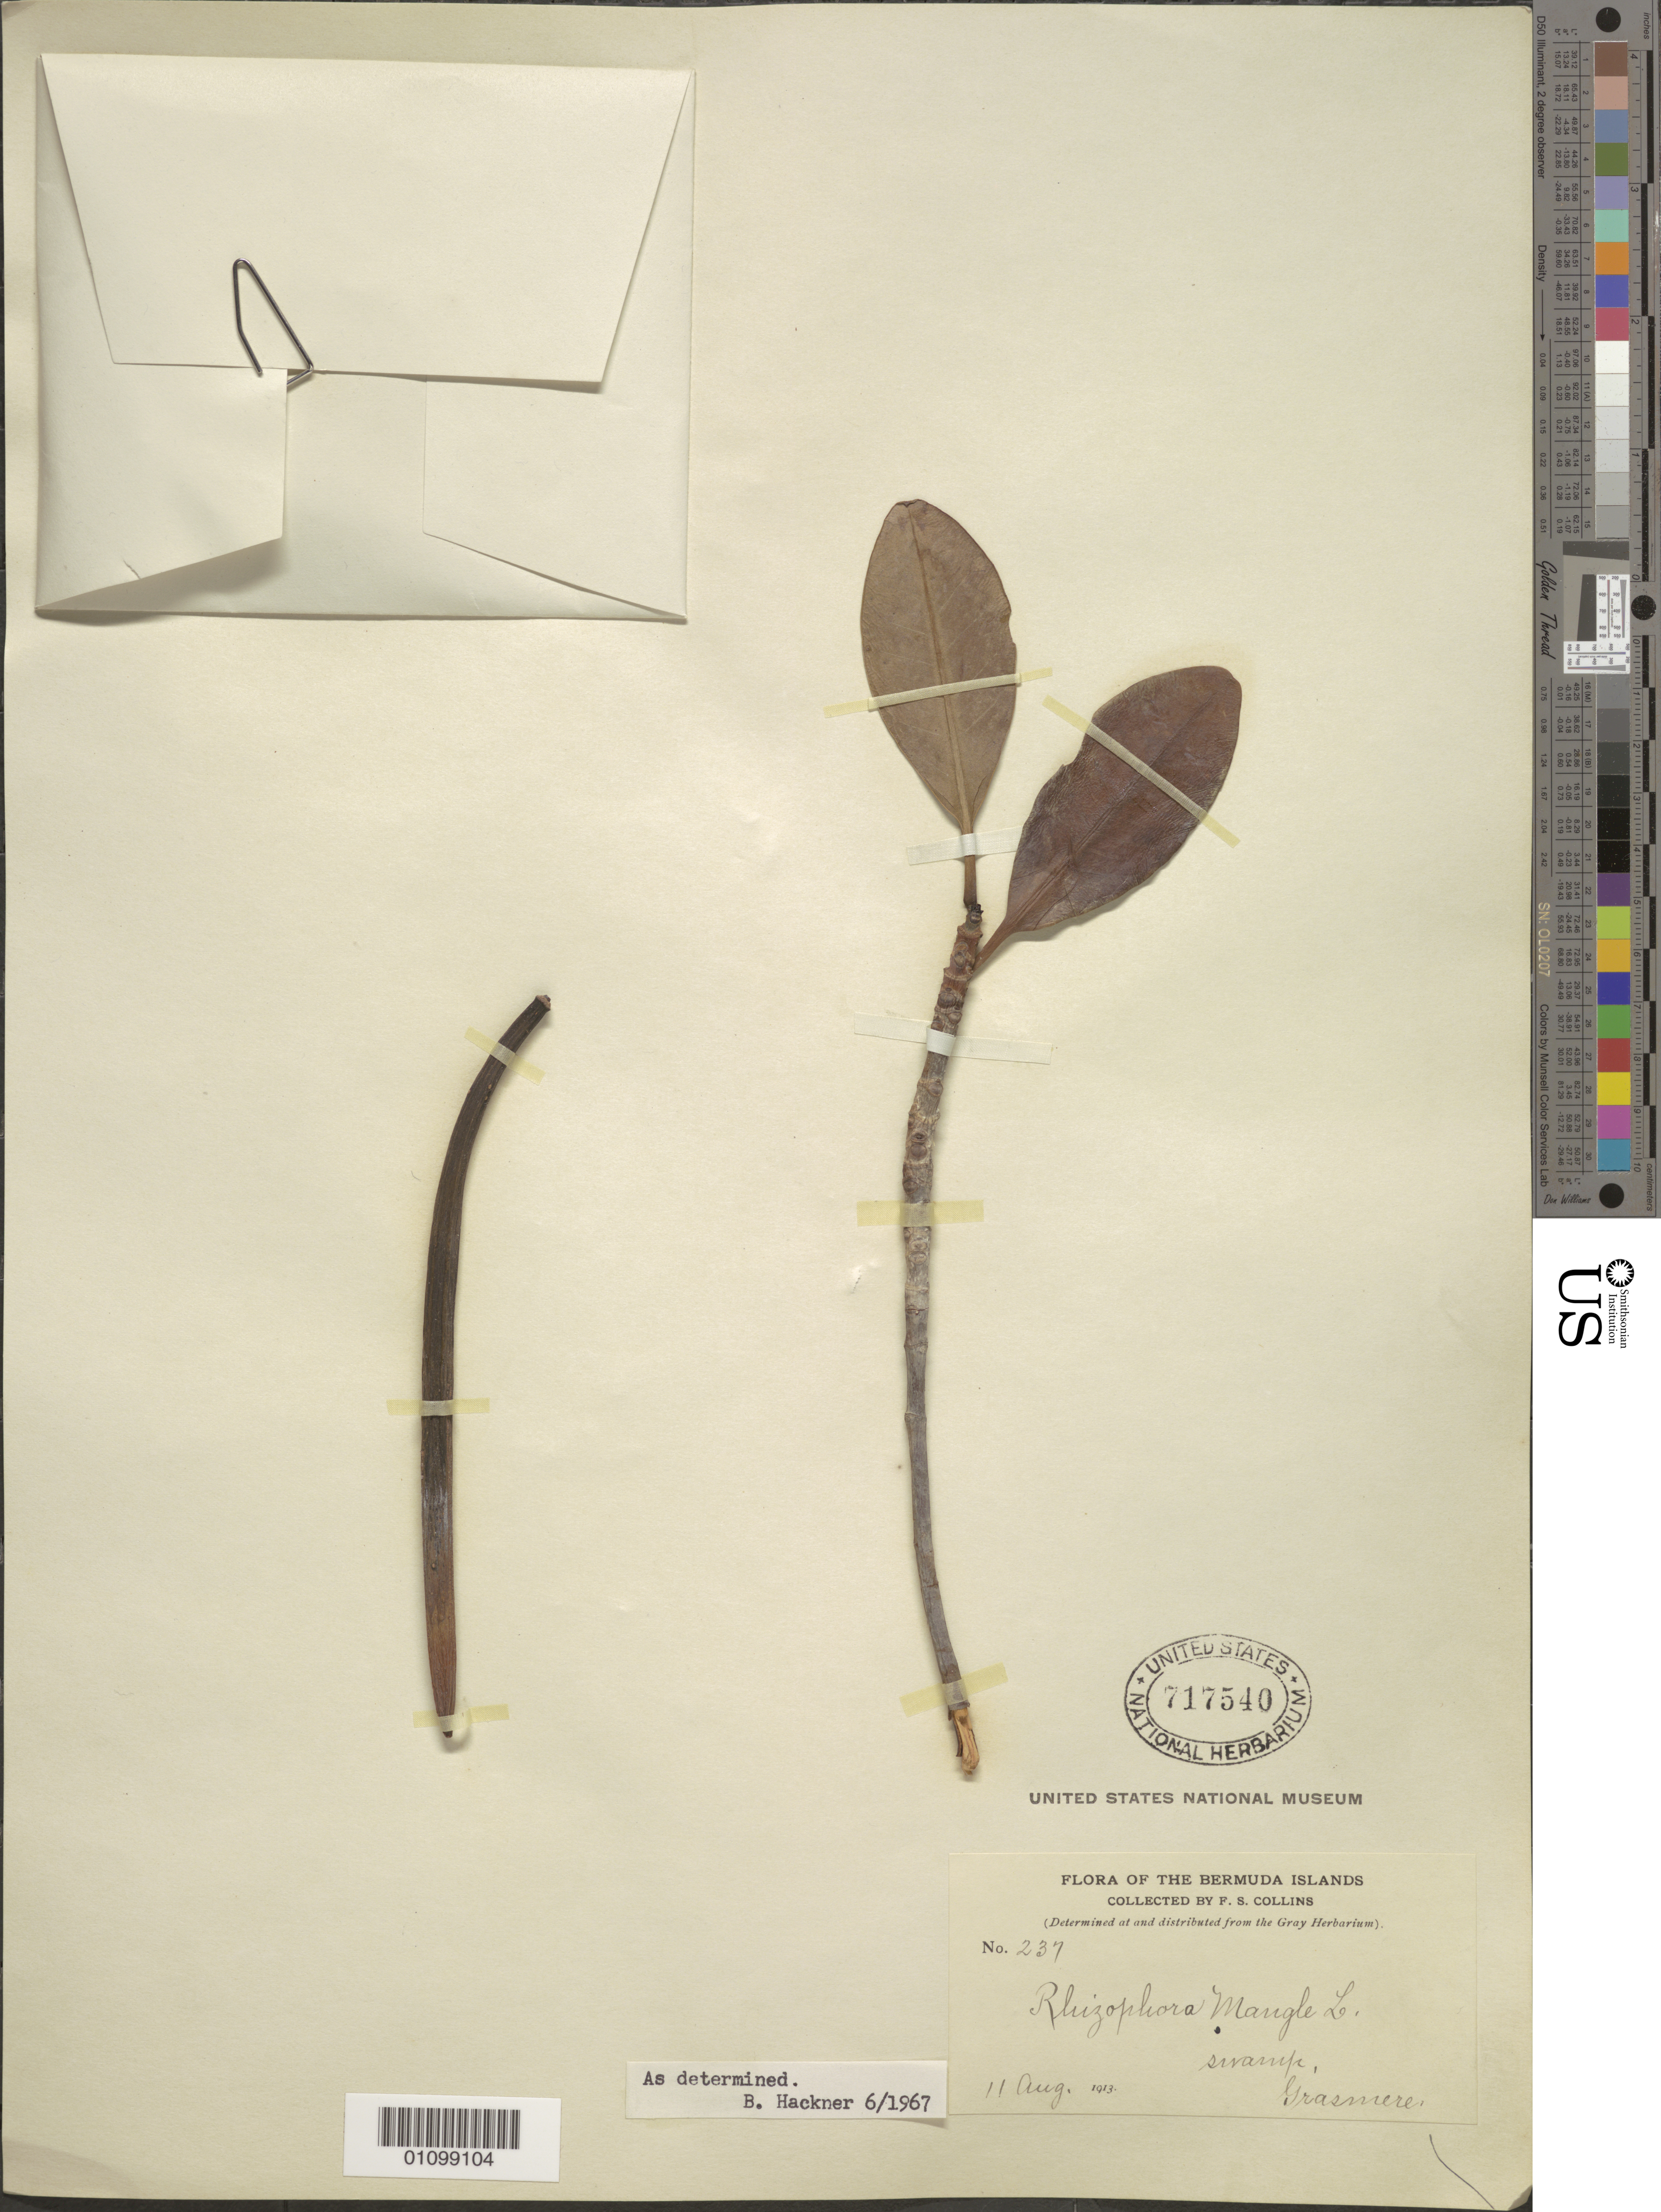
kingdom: Plantae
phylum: Tracheophyta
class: Magnoliopsida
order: Malpighiales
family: Rhizophoraceae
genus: Rhizophora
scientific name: Rhizophora mangle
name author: L.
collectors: F. Collins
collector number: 237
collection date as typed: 11 Aug 1913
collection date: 1913-08-11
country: Bermuda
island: Bermuda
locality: Siranife, Grasmere.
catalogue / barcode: US 717540